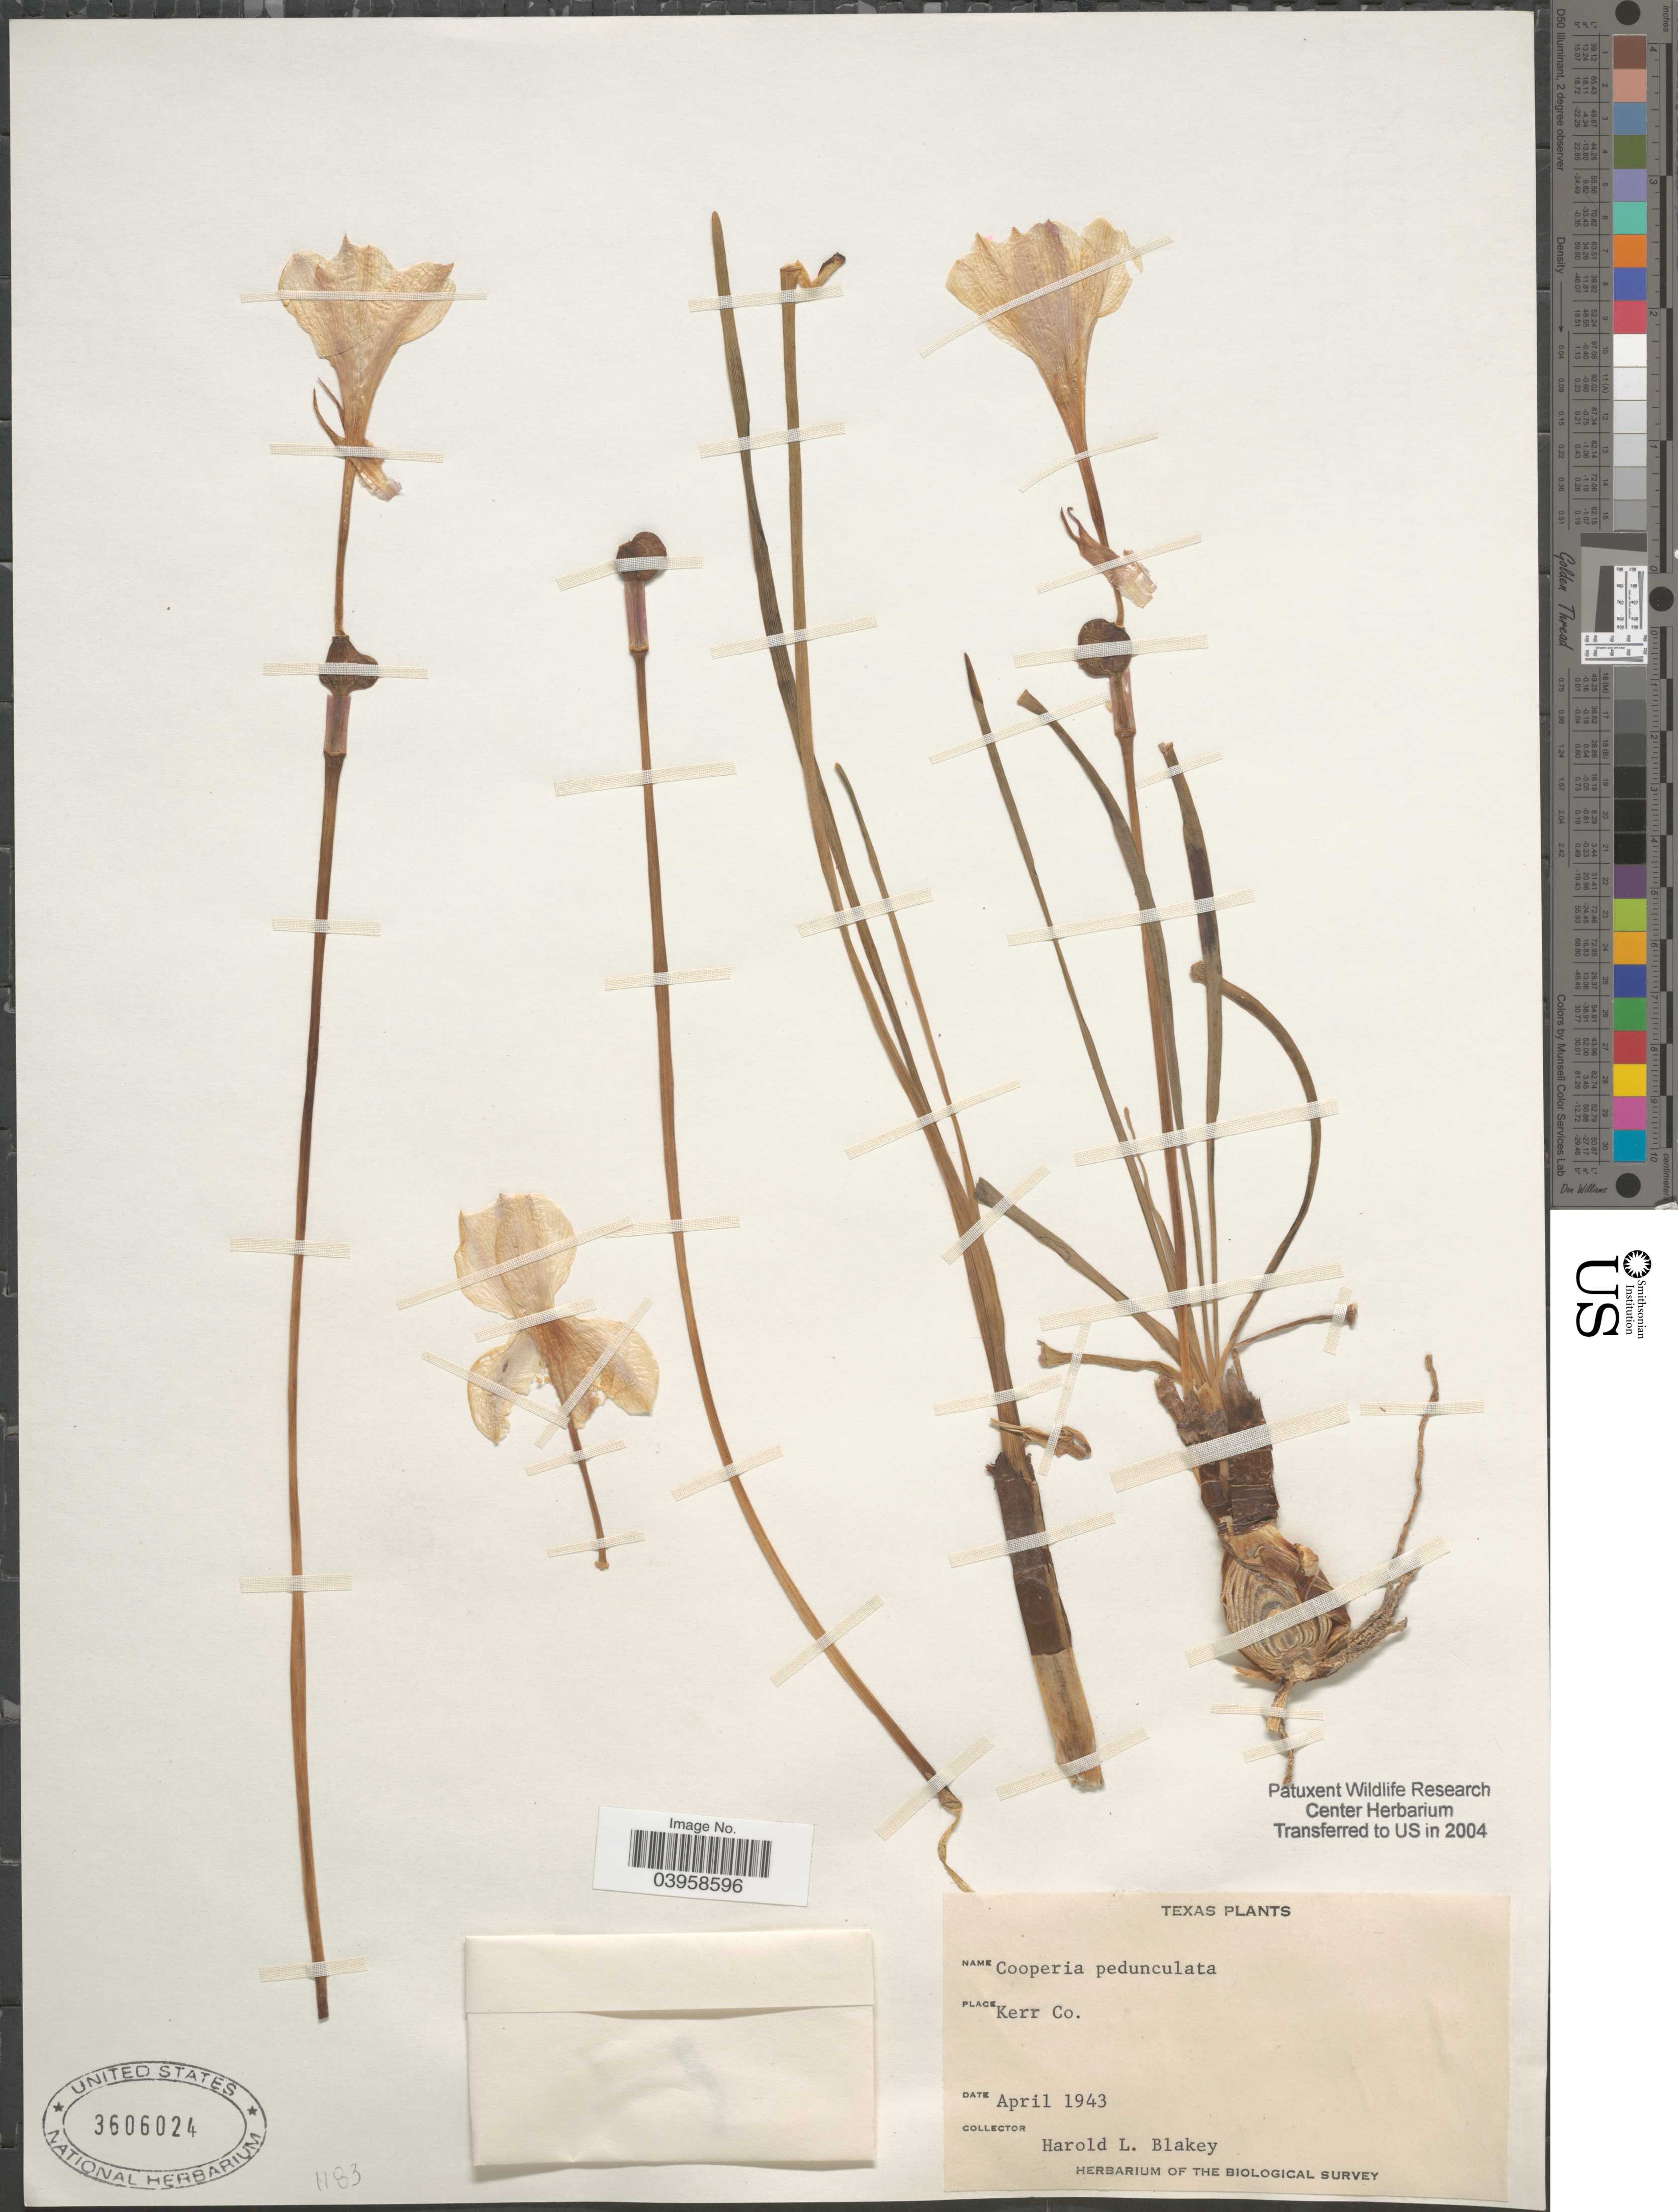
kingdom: Plantae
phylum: Tracheophyta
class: Liliopsida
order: Asparagales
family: Amaryllidaceae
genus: Zephyranthes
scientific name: Zephyranthes drummondii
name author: D. Don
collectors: H. Blakey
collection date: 1943-04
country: United States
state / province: Texas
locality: Kerr Co.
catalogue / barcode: US 3606024